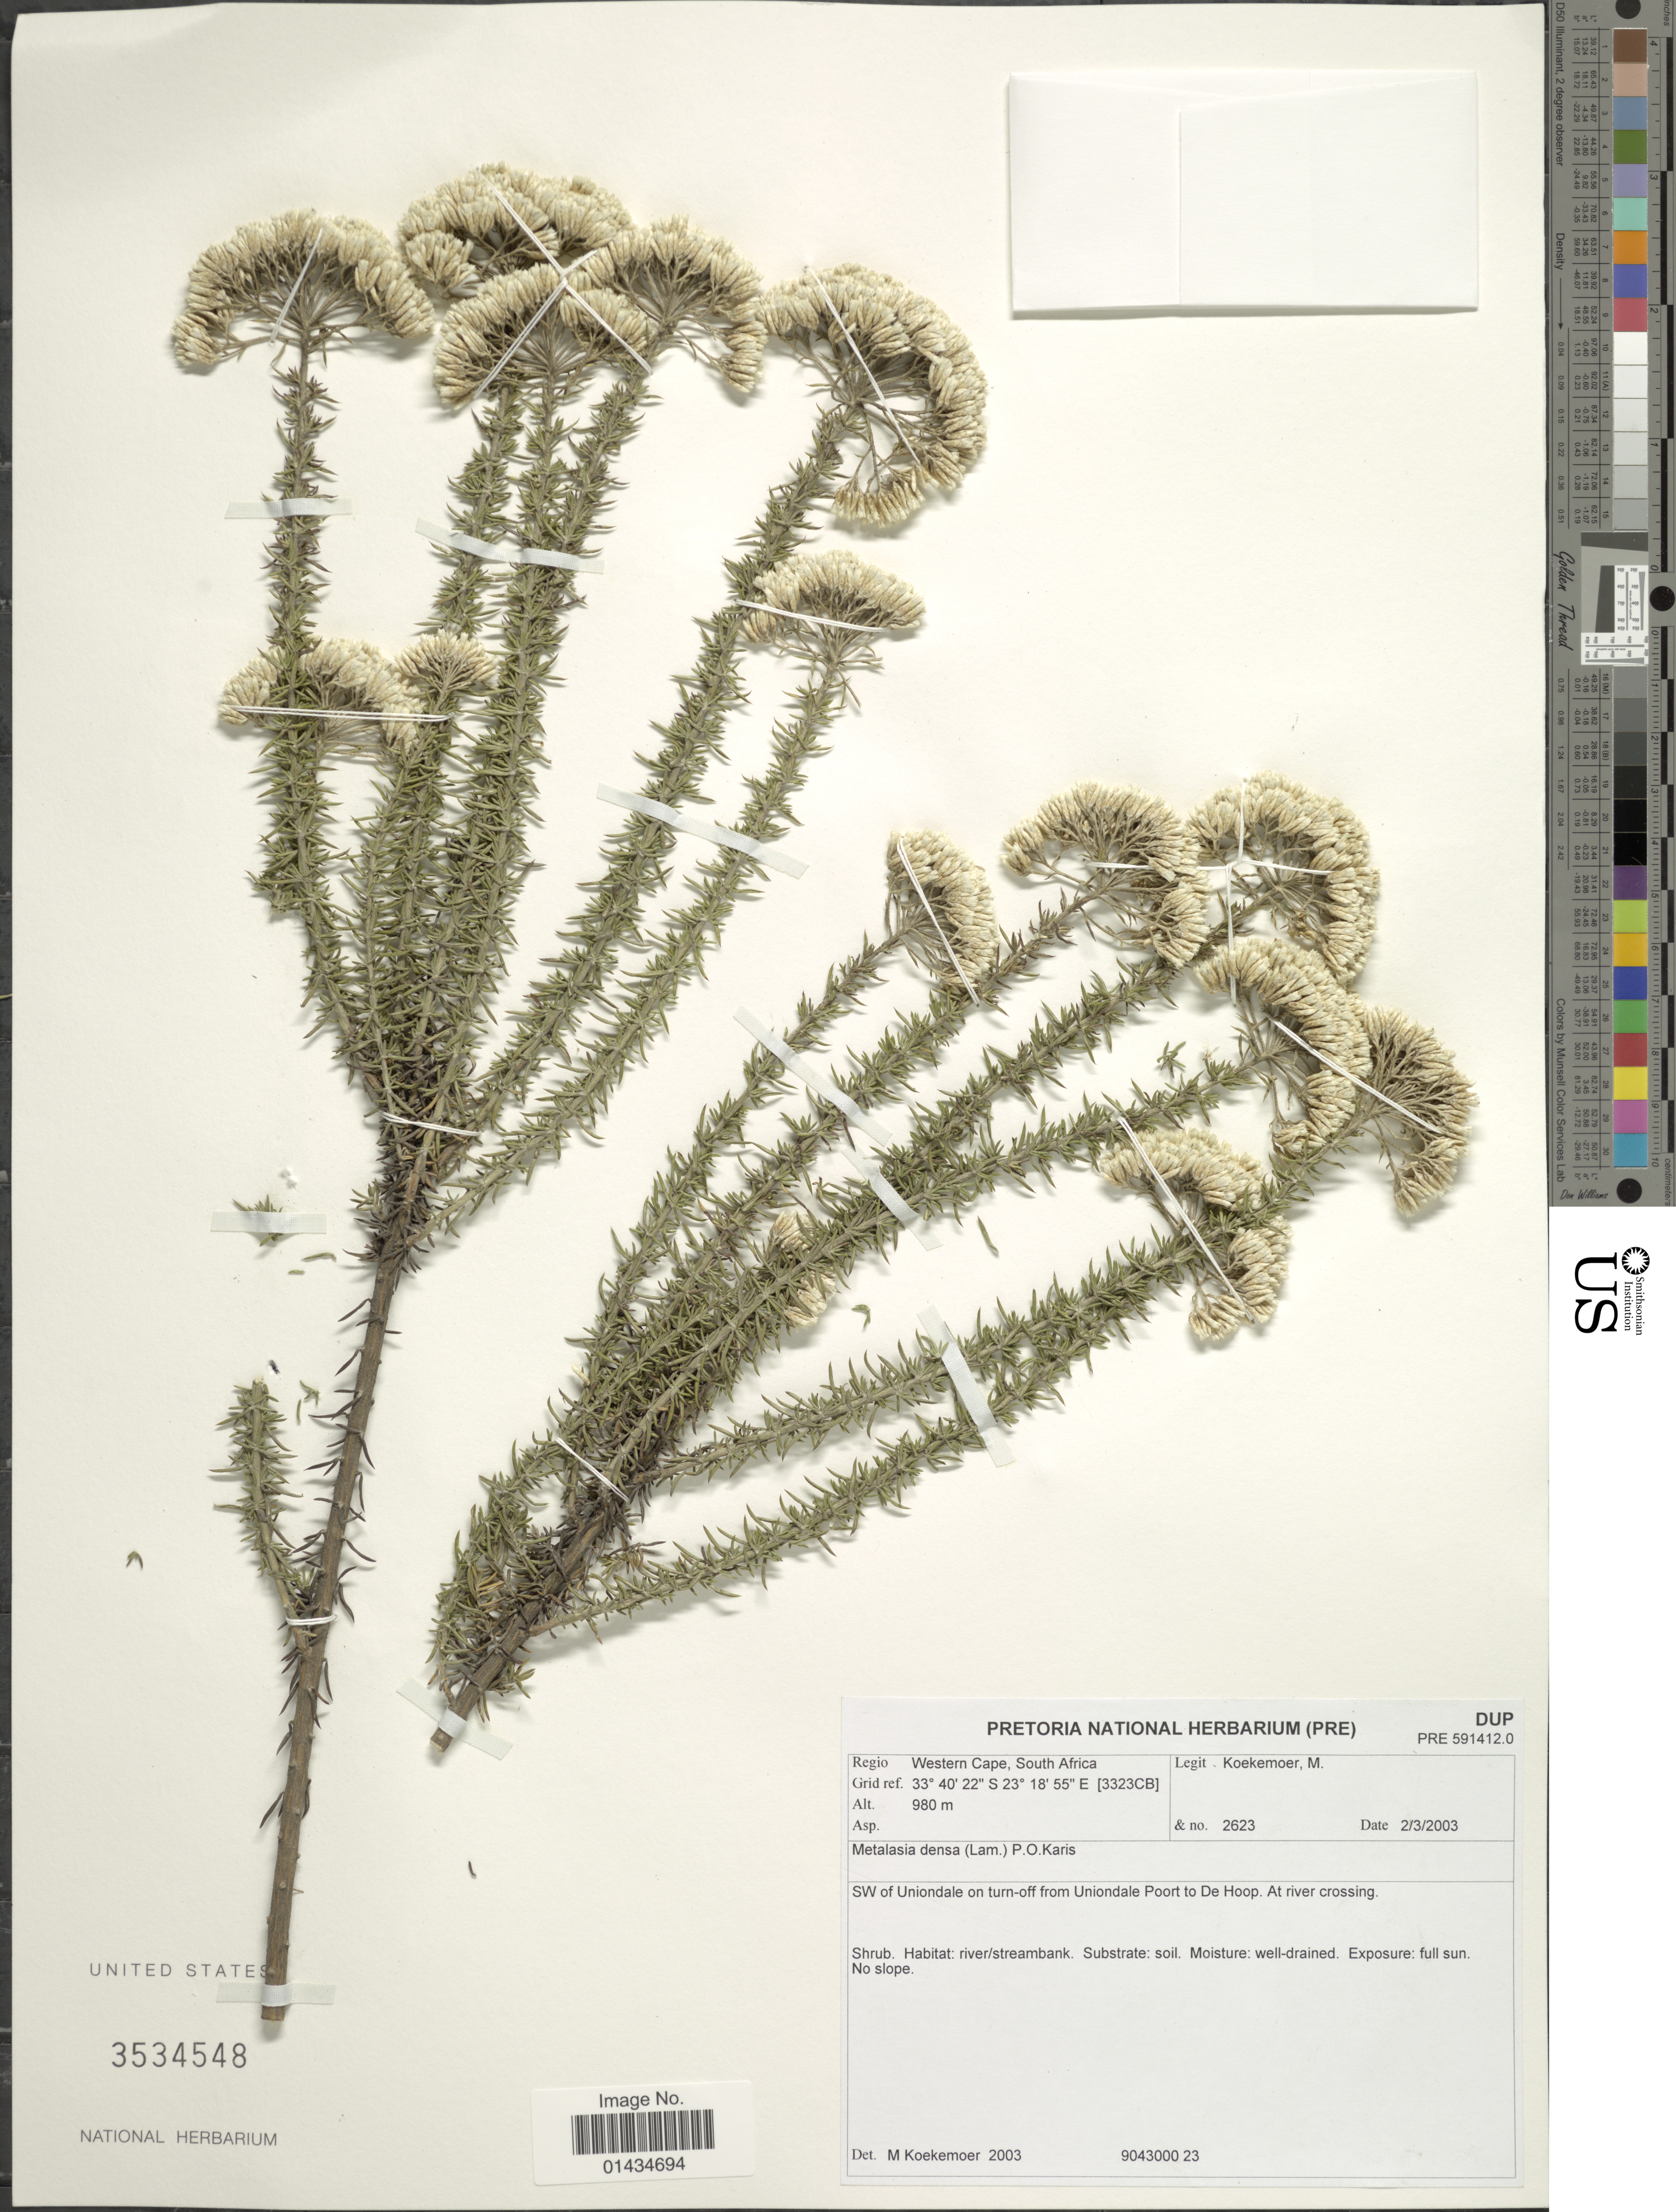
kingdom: Plantae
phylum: Tracheophyta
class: Magnoliopsida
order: Asterales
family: Asteraceae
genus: Metalasia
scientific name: Metalasia densa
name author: (Lam.) P.O. Karis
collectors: M. Koekemoer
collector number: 2623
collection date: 2003-03-02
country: South Africa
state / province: Western Cape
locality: SW of Uniondale on turn-off from Uniondale Poort to De Hoop, at river crossing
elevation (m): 980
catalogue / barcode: US 3534548